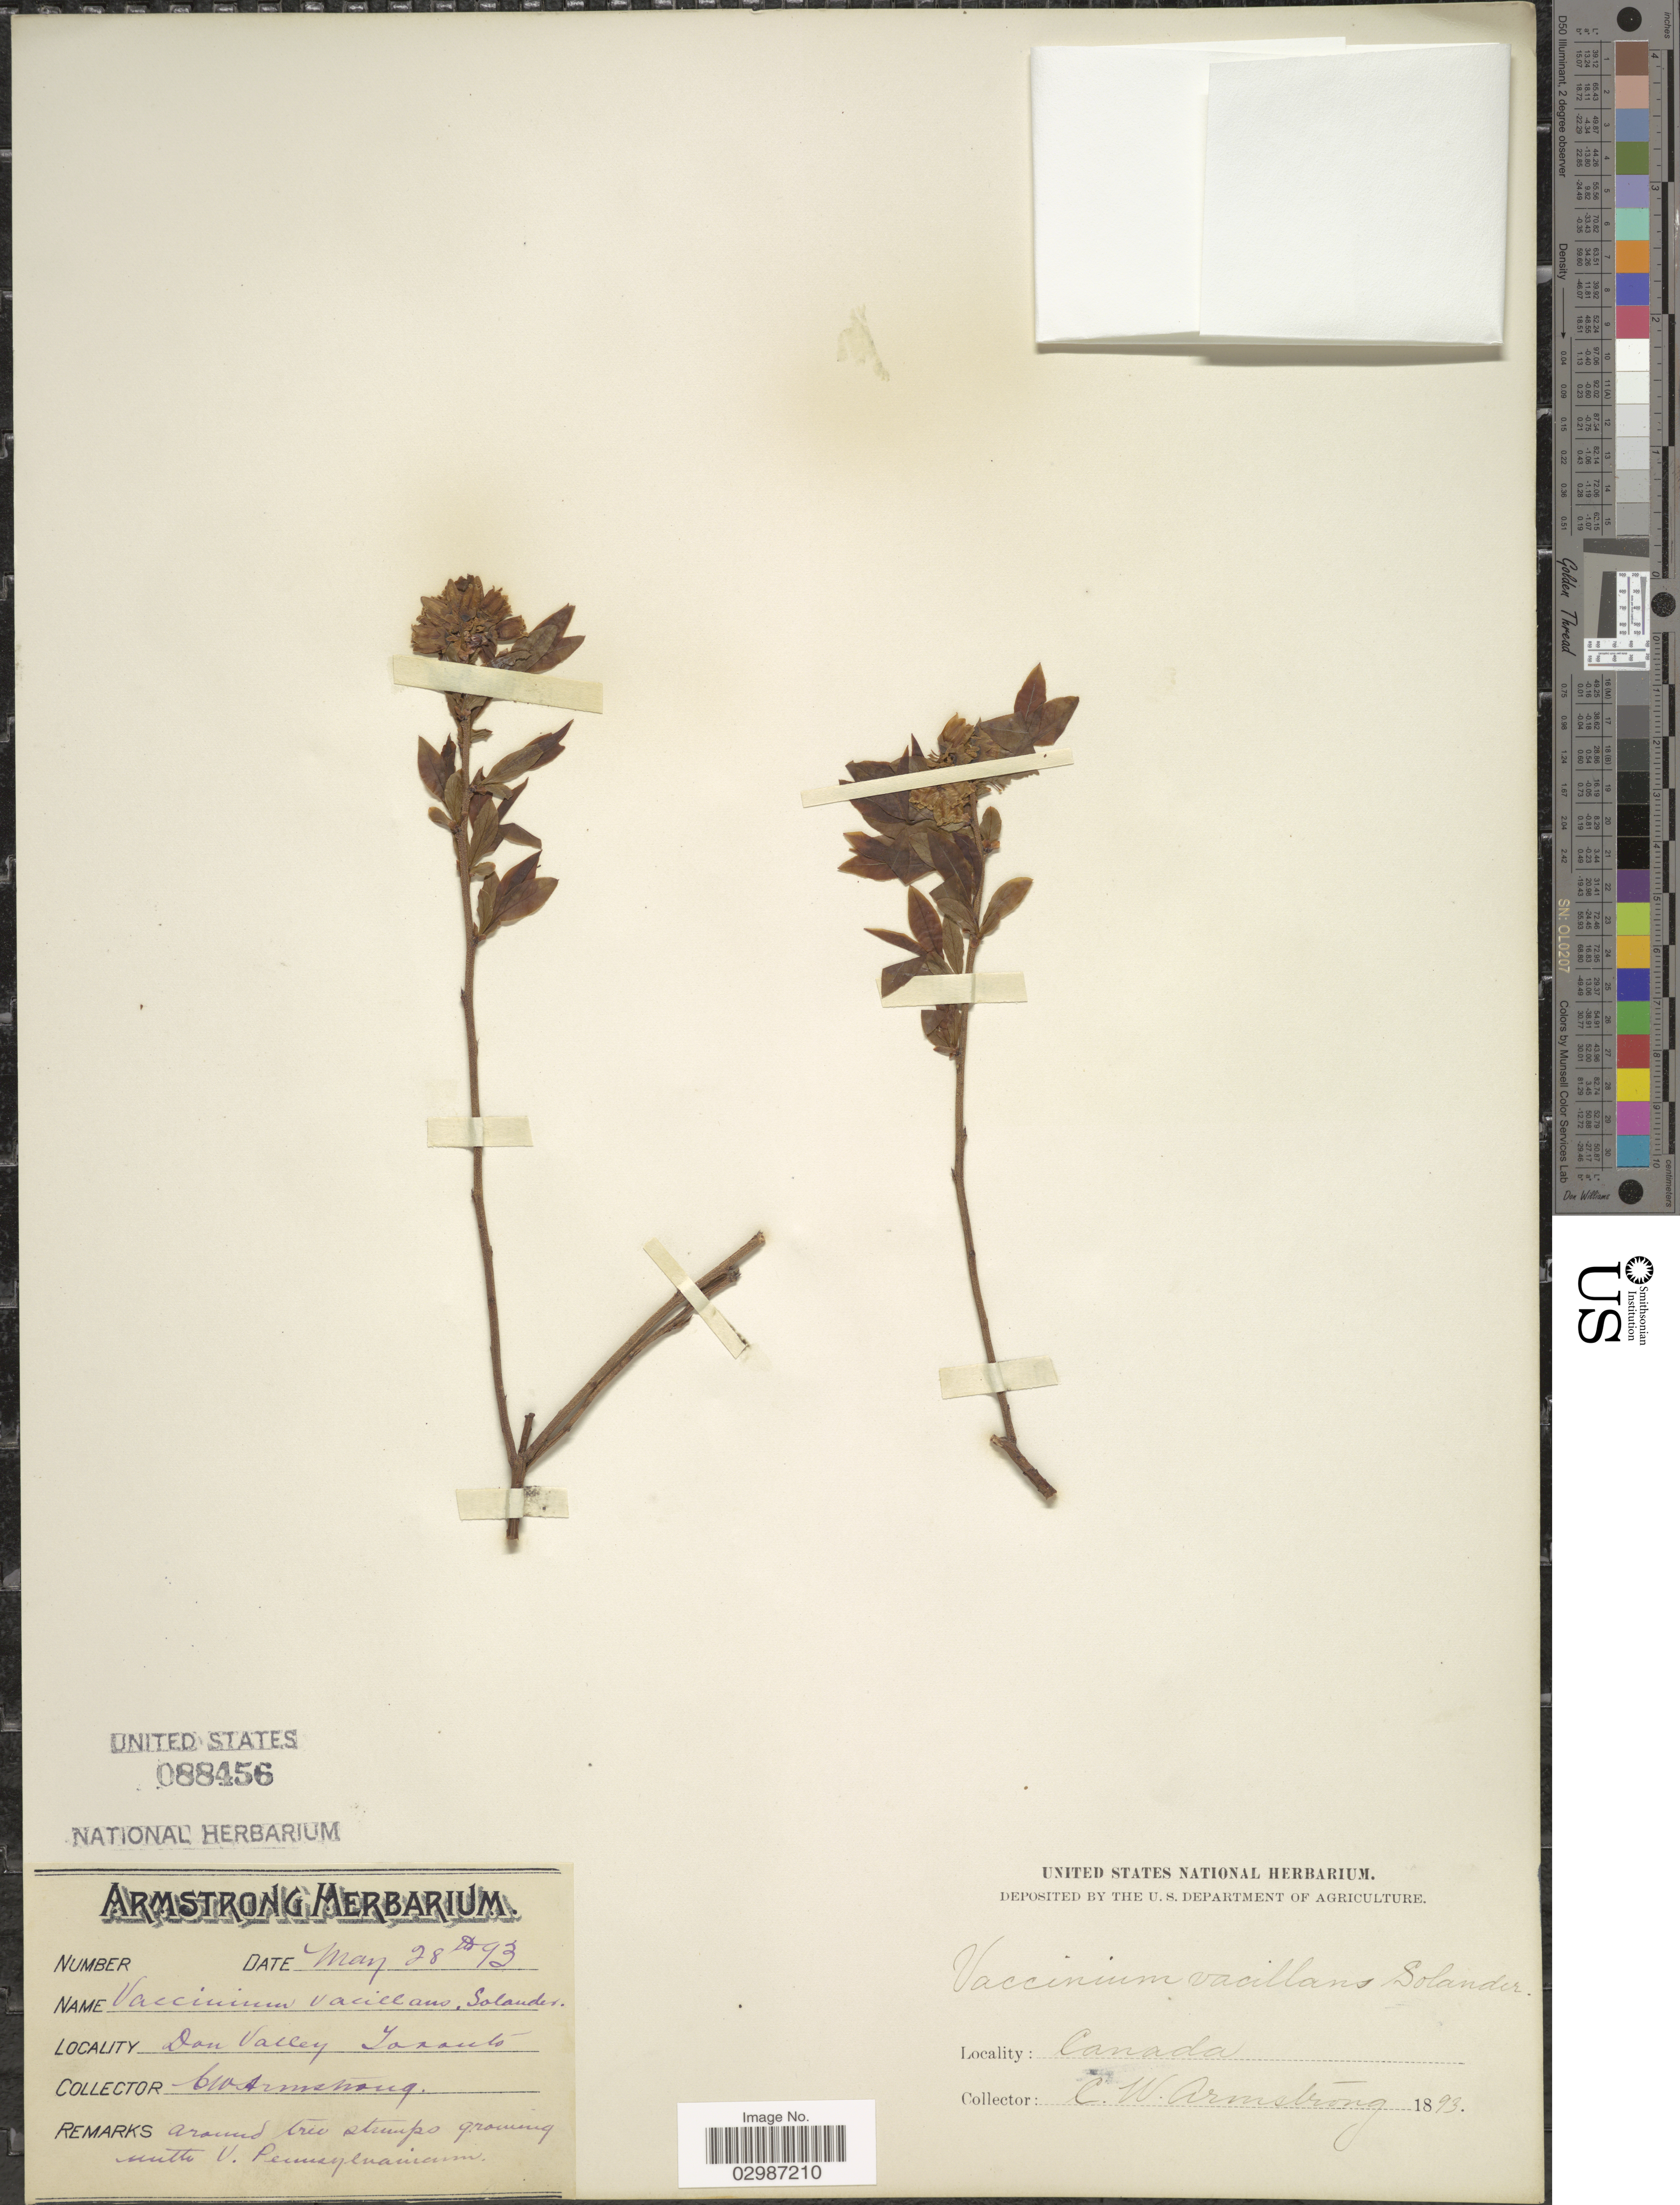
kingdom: Plantae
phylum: Tracheophyta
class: Magnoliopsida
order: Ericales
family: Ericaceae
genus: Vaccinium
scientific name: Vaccinium angustifolium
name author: Aiton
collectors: C. W. Armstrong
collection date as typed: Transcribed d/m/y: 28/5/93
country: Canada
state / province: Ontario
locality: Don Valley, Toronto.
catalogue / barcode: US 88456